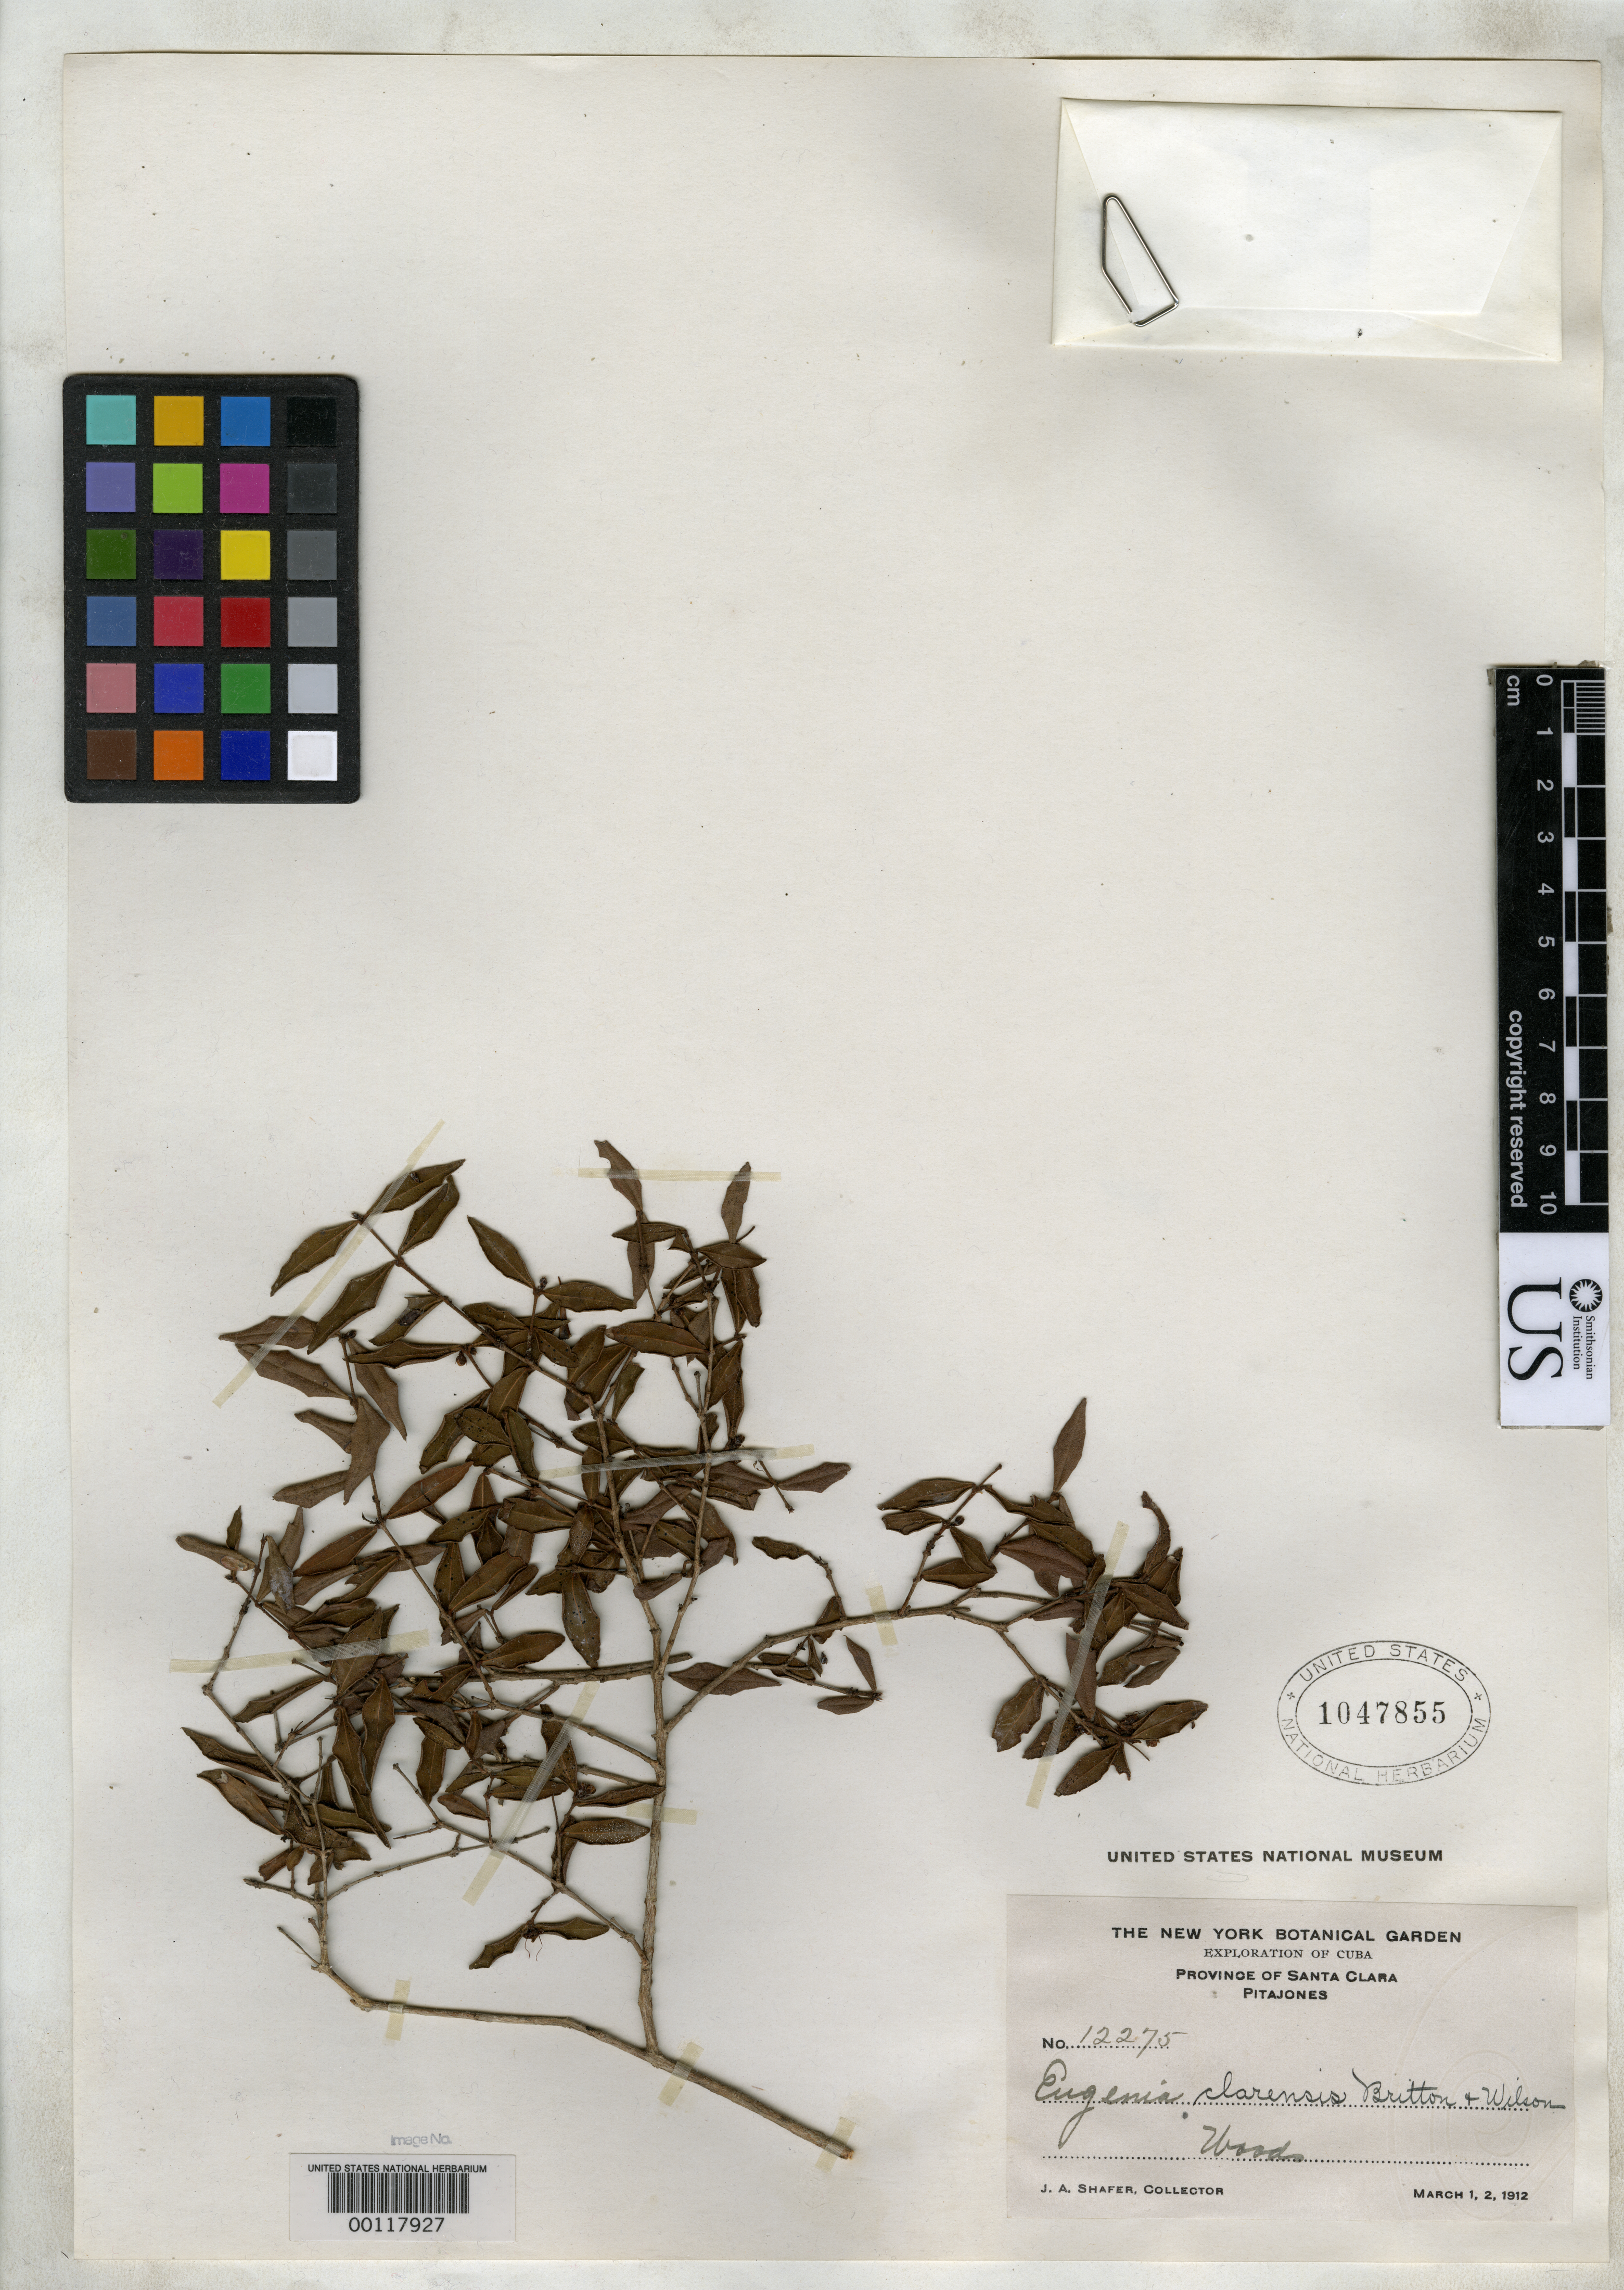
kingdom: Plantae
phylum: Tracheophyta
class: Magnoliopsida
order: Myrtales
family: Myrtaceae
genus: Eugenia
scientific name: Eugenia clarensis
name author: Britton & P. Wilson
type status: Isotype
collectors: J. A. Shafer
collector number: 12275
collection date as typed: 01 Mar 1912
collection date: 1912-03-01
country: Cuba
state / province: Las Villas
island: Greater Antilles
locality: Santa Clara, Pitajones.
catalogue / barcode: US 1047855